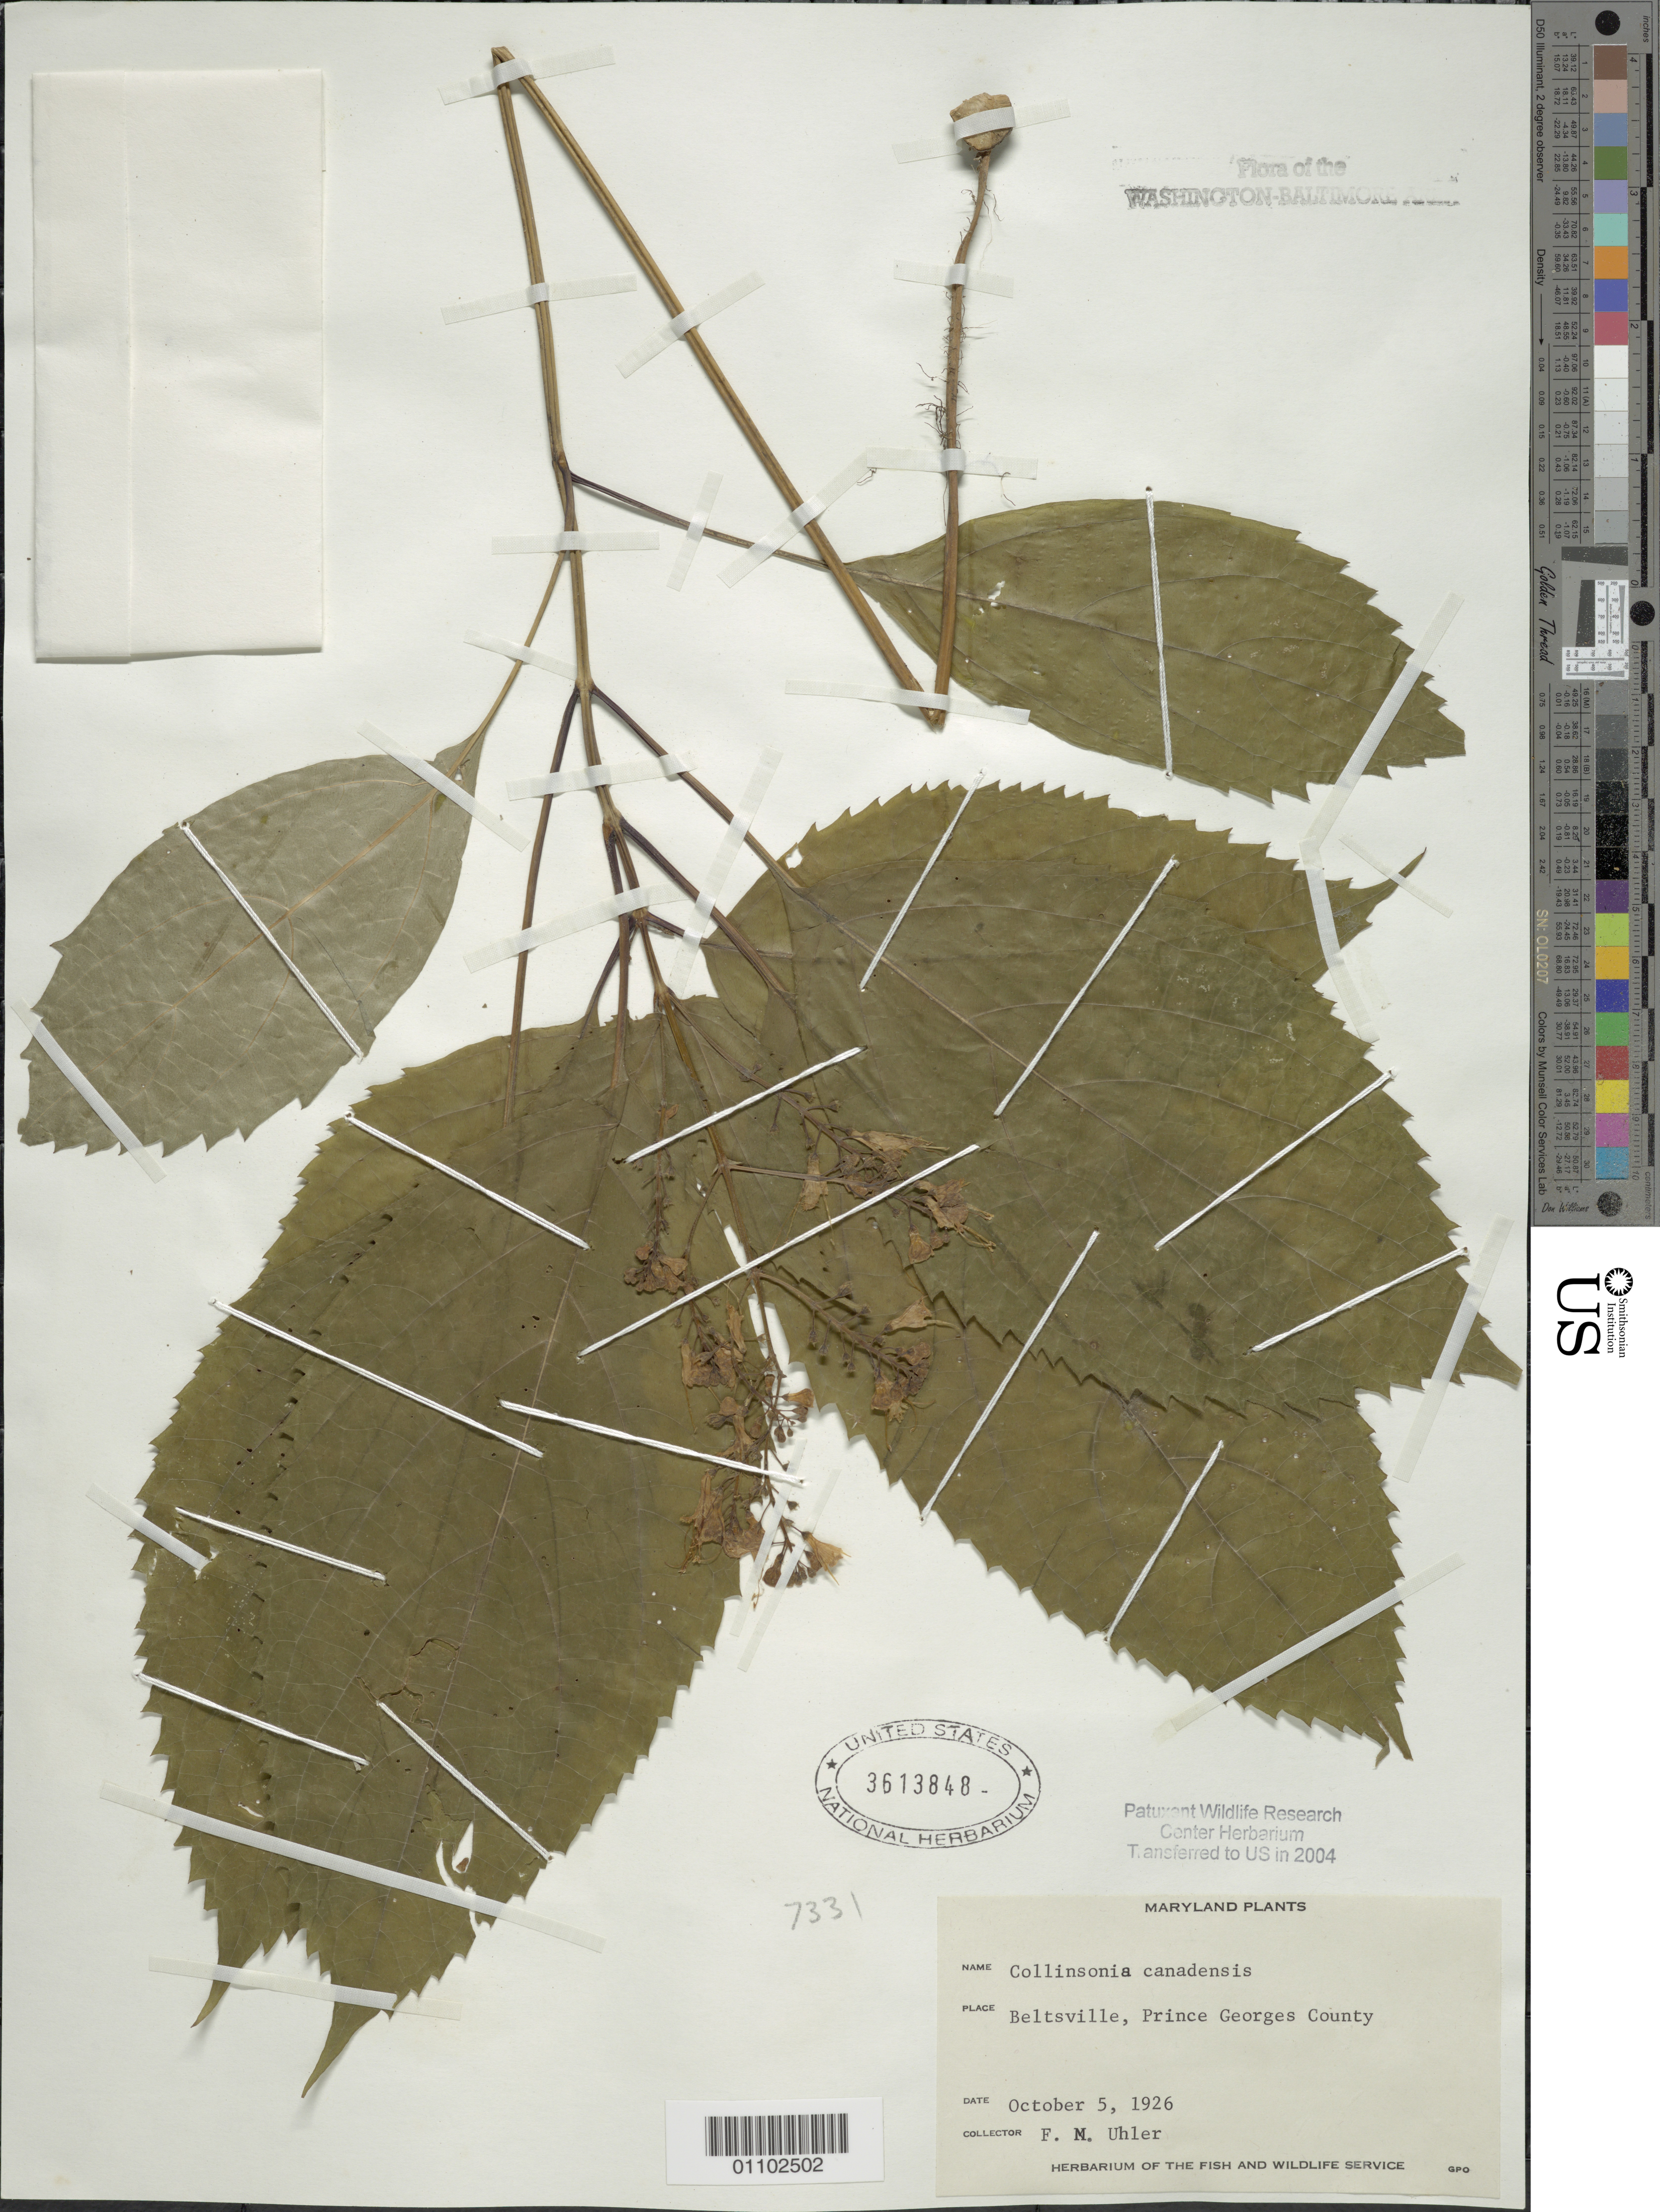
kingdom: Plantae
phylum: Tracheophyta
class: Magnoliopsida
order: Lamiales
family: Lamiaceae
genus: Collinsonia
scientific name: Collinsonia canadensis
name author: L.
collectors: F. M. Uhler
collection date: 1926-10-05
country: United States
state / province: Maryland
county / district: Prince George's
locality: Beltsville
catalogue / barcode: US 3613848